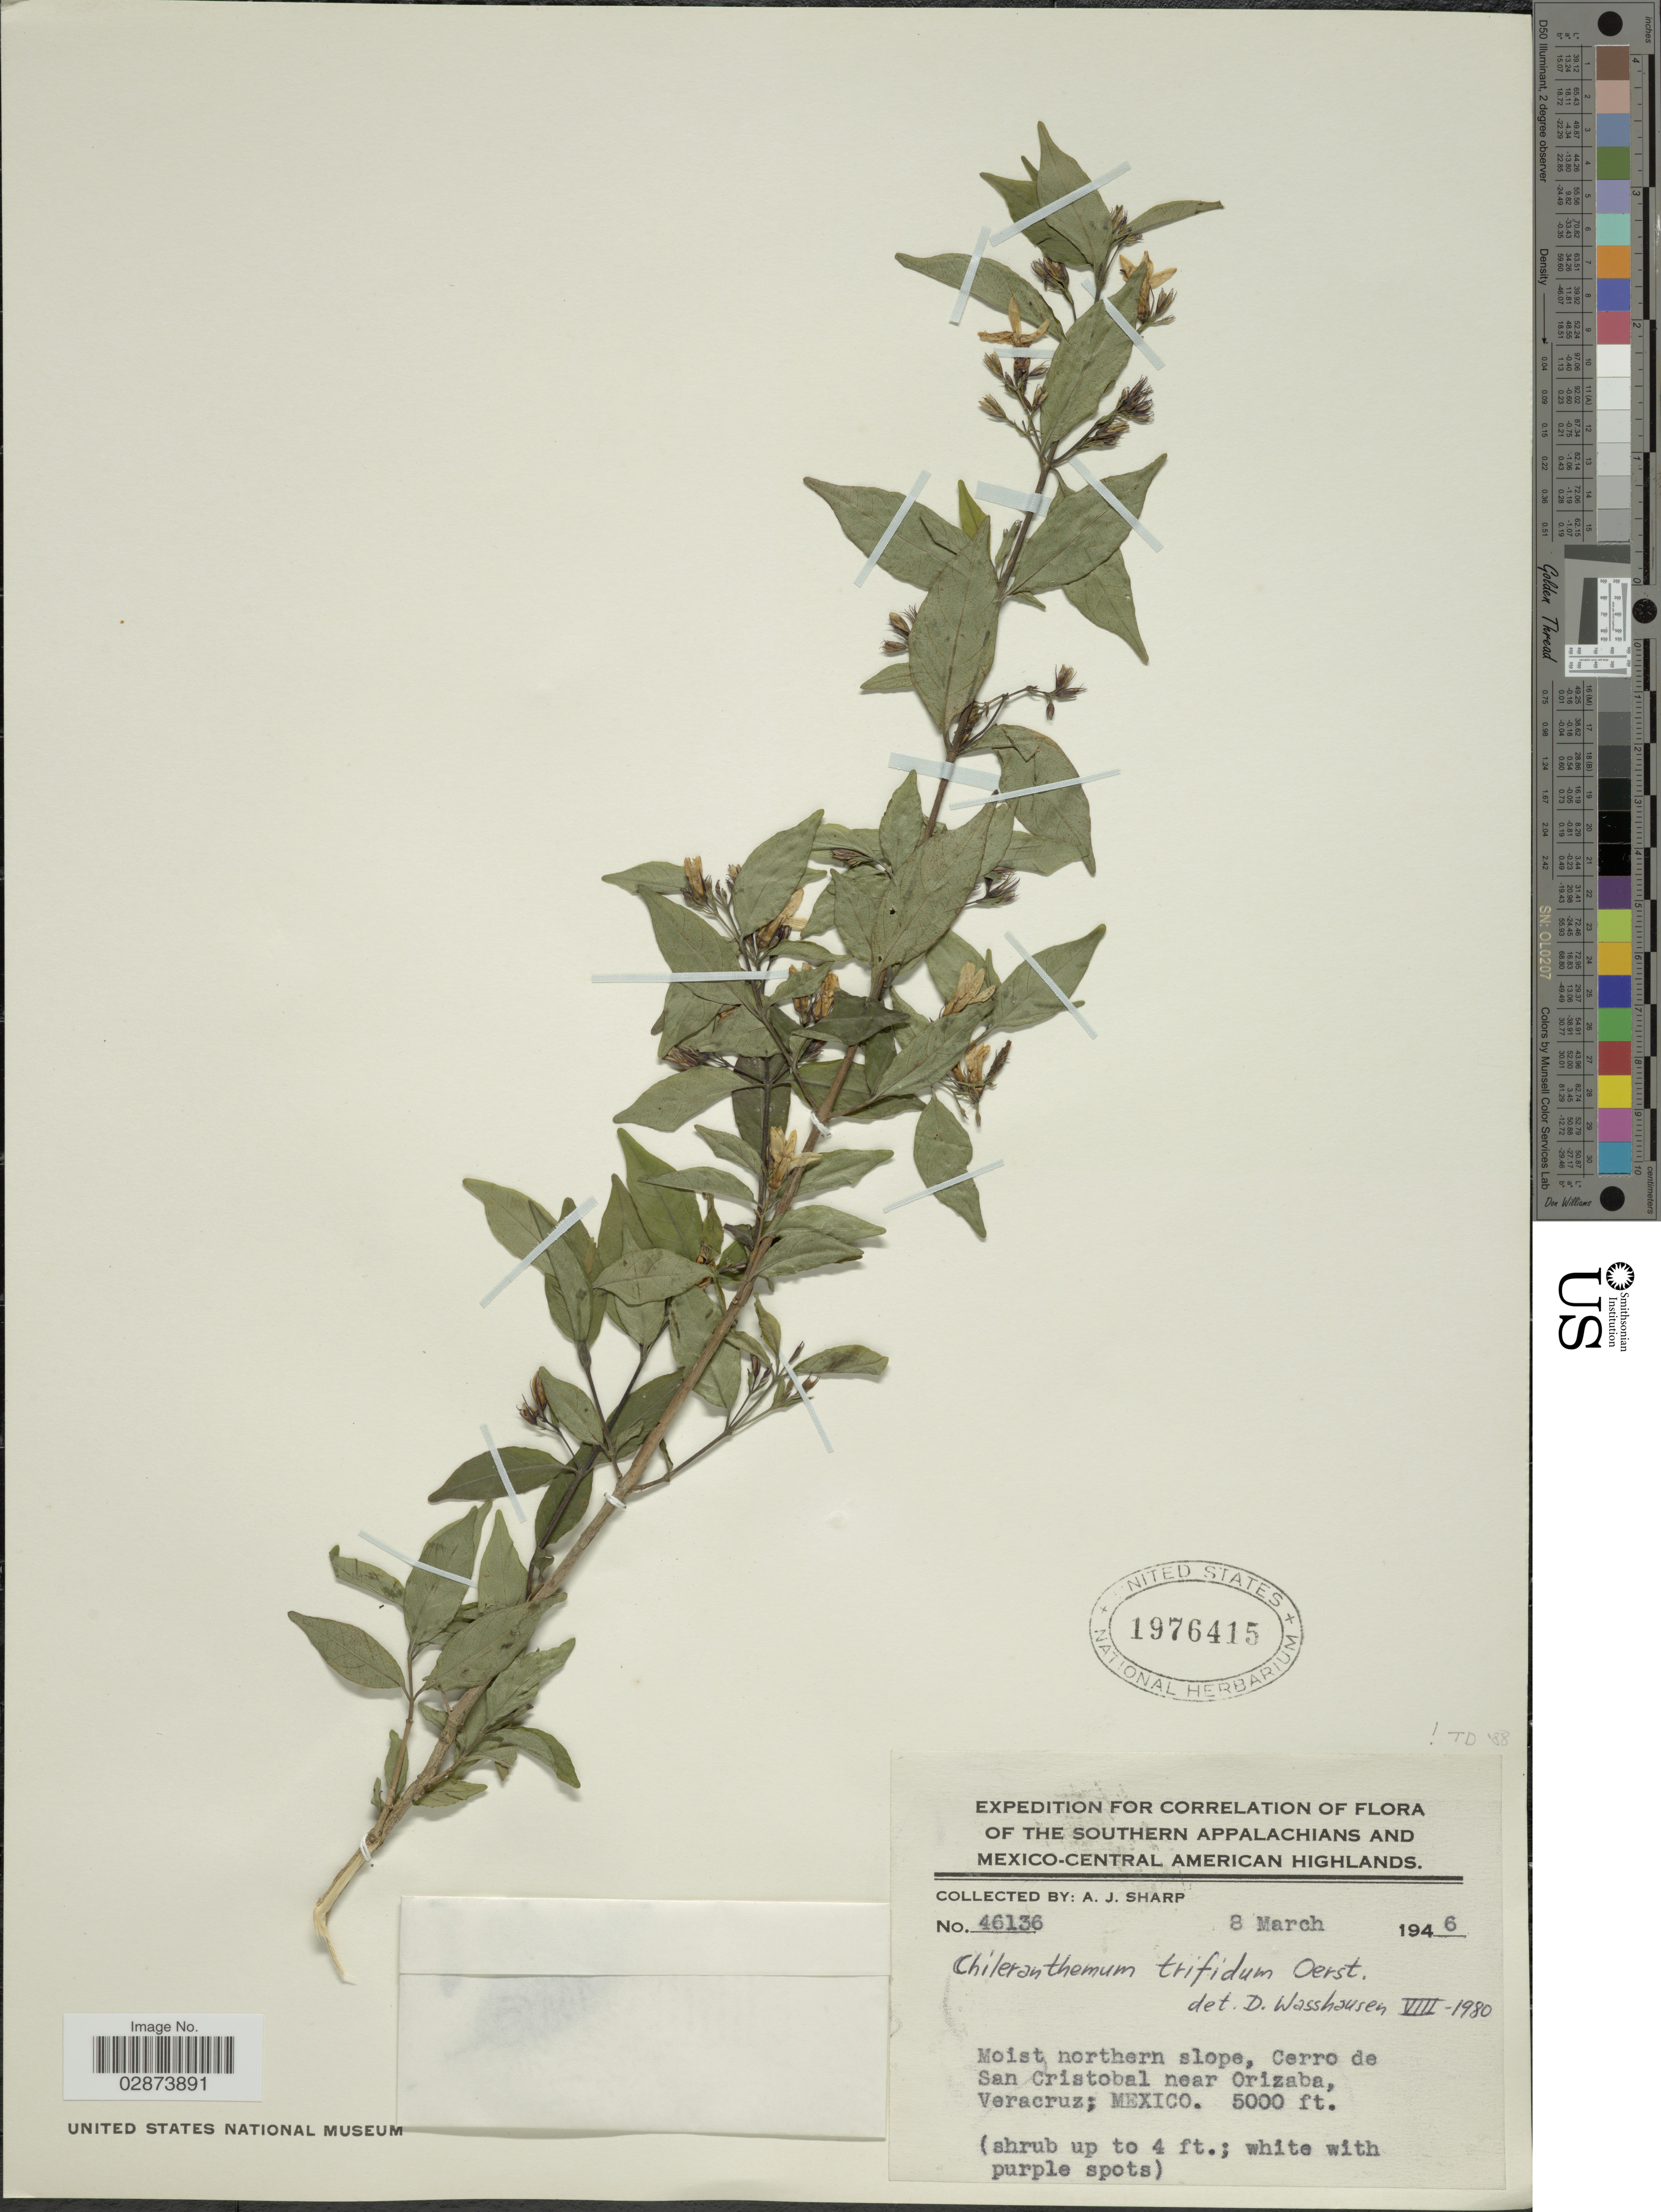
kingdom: Plantae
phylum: Tracheophyta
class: Magnoliopsida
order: Lamiales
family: Acanthaceae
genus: Chileranthemum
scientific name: Chileranthemum trifidum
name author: Oerst.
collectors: A. J. Sharp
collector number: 46136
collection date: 1946-03-08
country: Mexico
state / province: Veracruz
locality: Southern Appalachians and Mexico-Central American Highlands. Moist northern slope, Cerro de San Cristobal near Orizaba, Veracruz.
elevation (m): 1524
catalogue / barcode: US 1976415